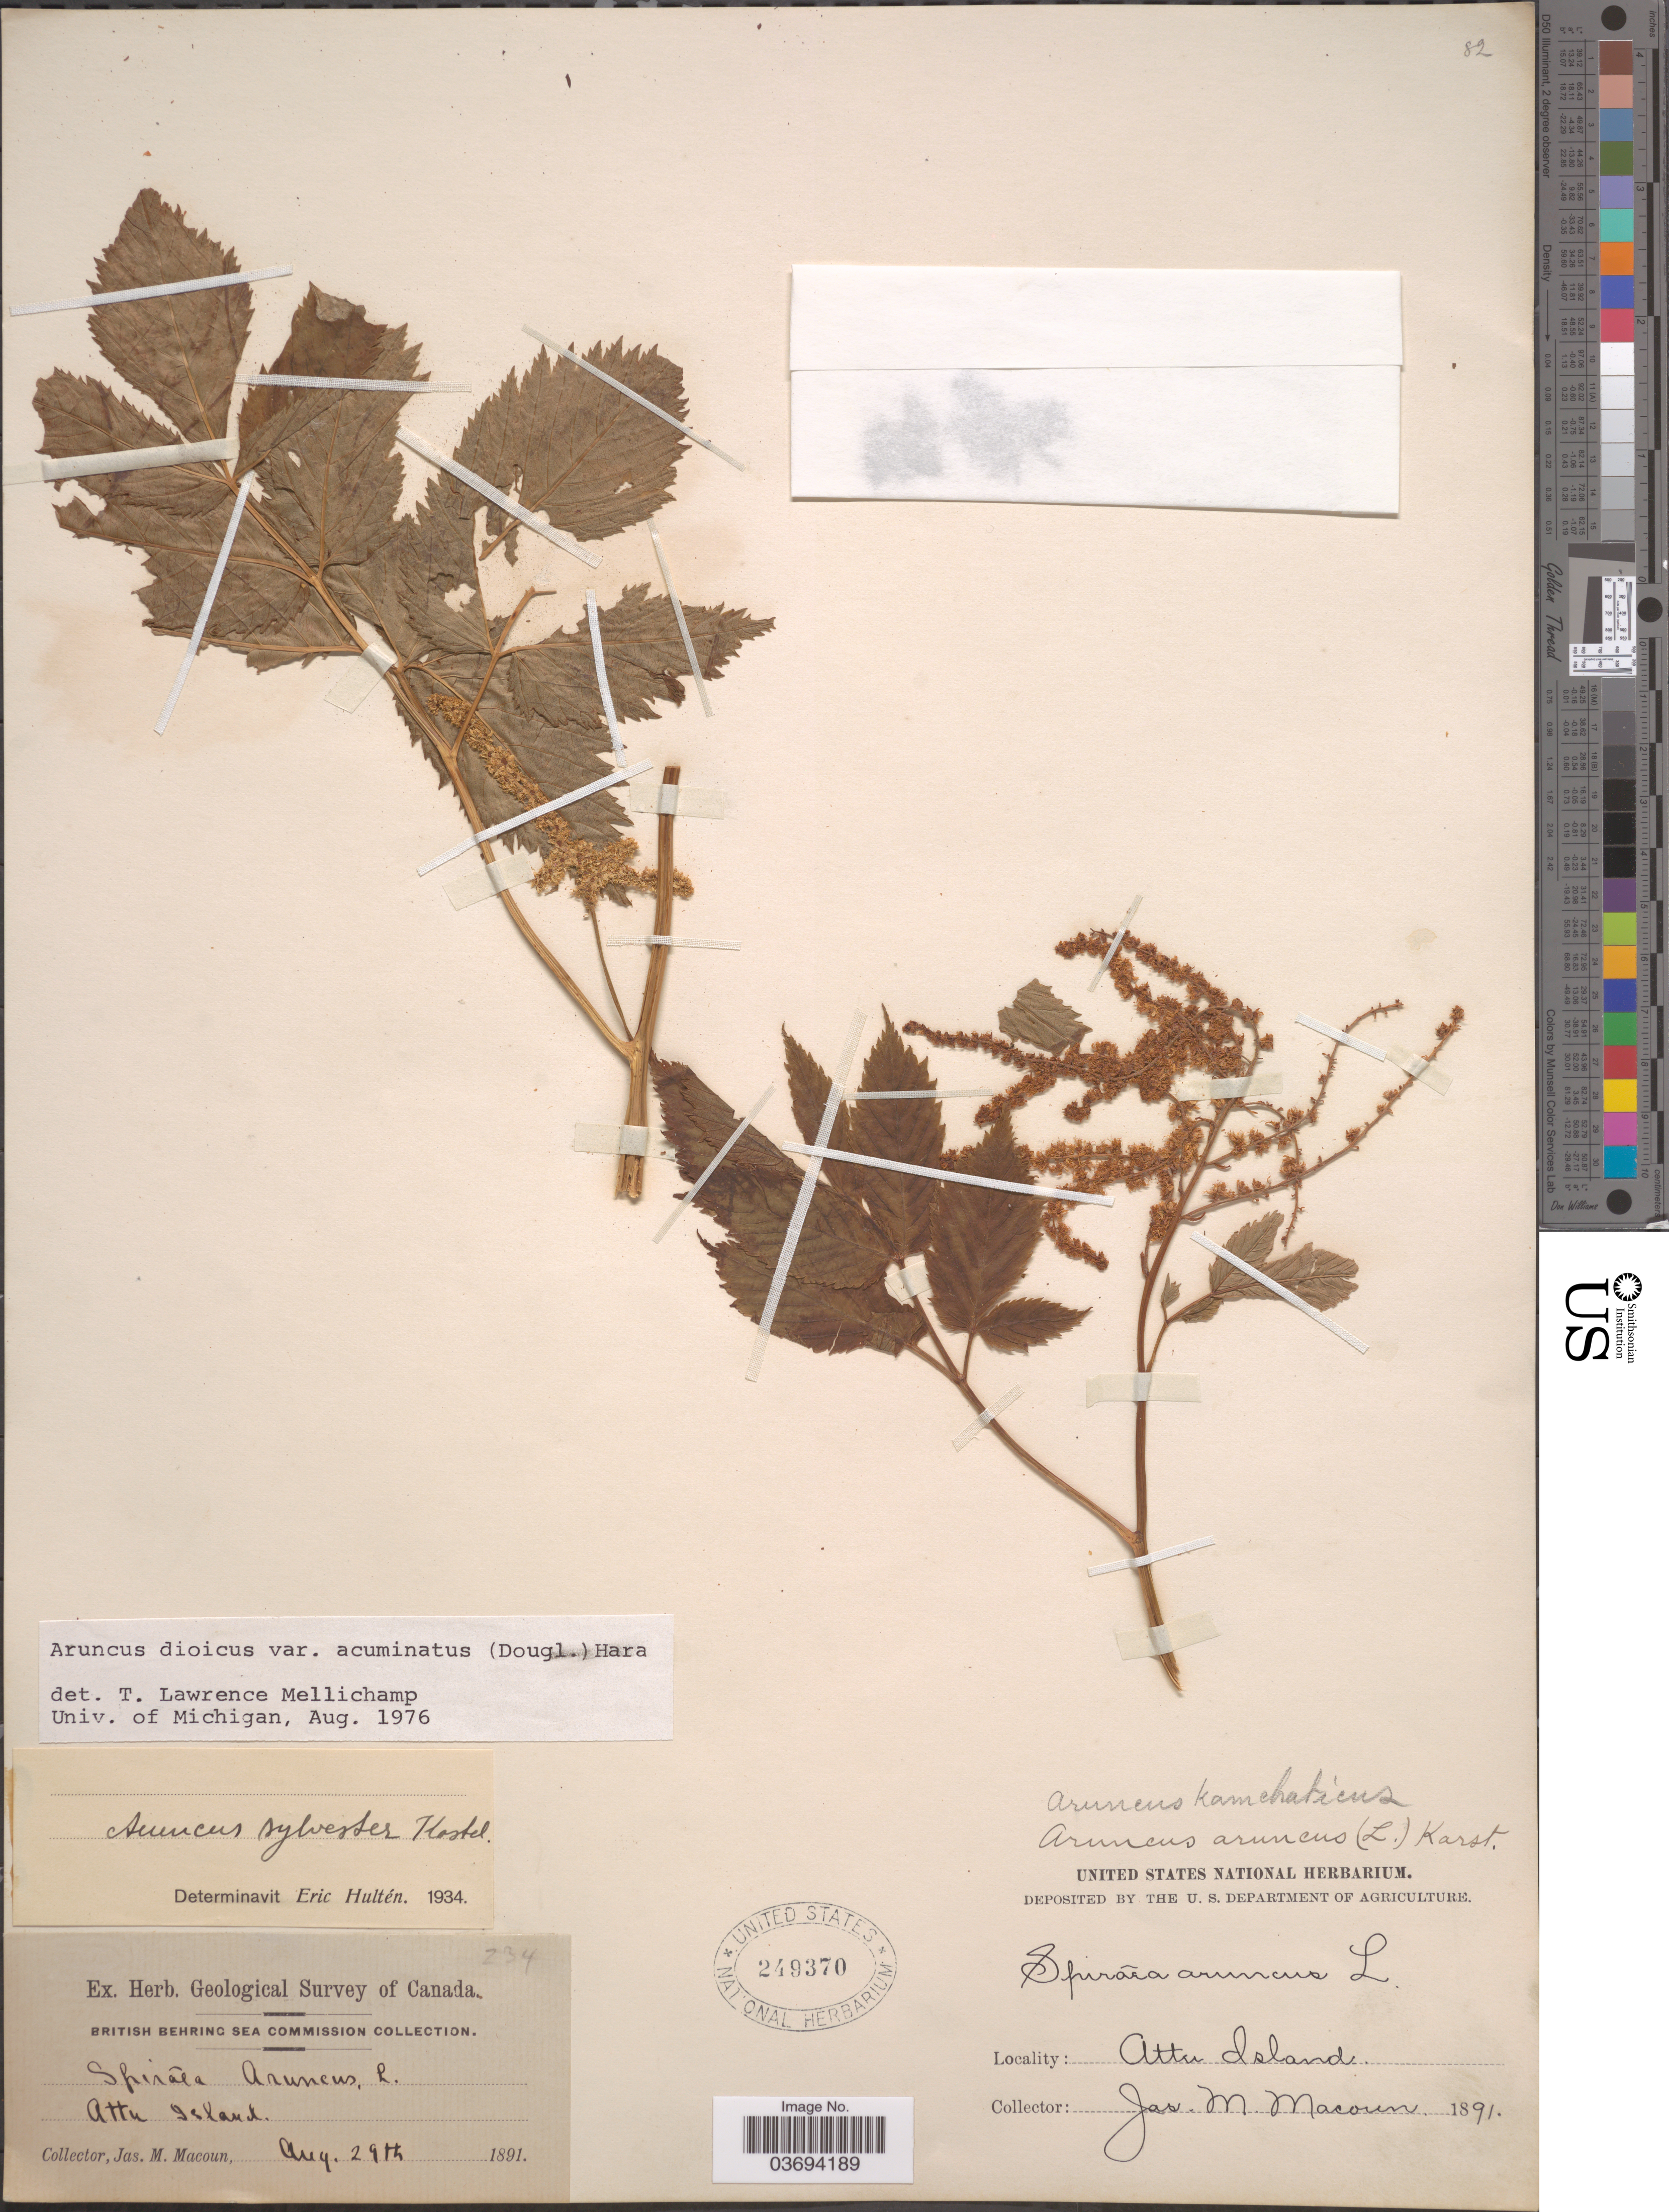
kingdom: Plantae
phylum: Tracheophyta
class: Magnoliopsida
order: Rosales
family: Rosaceae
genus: Aruncus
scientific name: Aruncus dioicus var. acuminatus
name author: (Rydb.) H. Hara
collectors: J. M. Macoun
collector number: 234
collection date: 1891-08-29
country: United States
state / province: Alaska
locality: British Behring Sea. Attu Island.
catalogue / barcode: US 249370